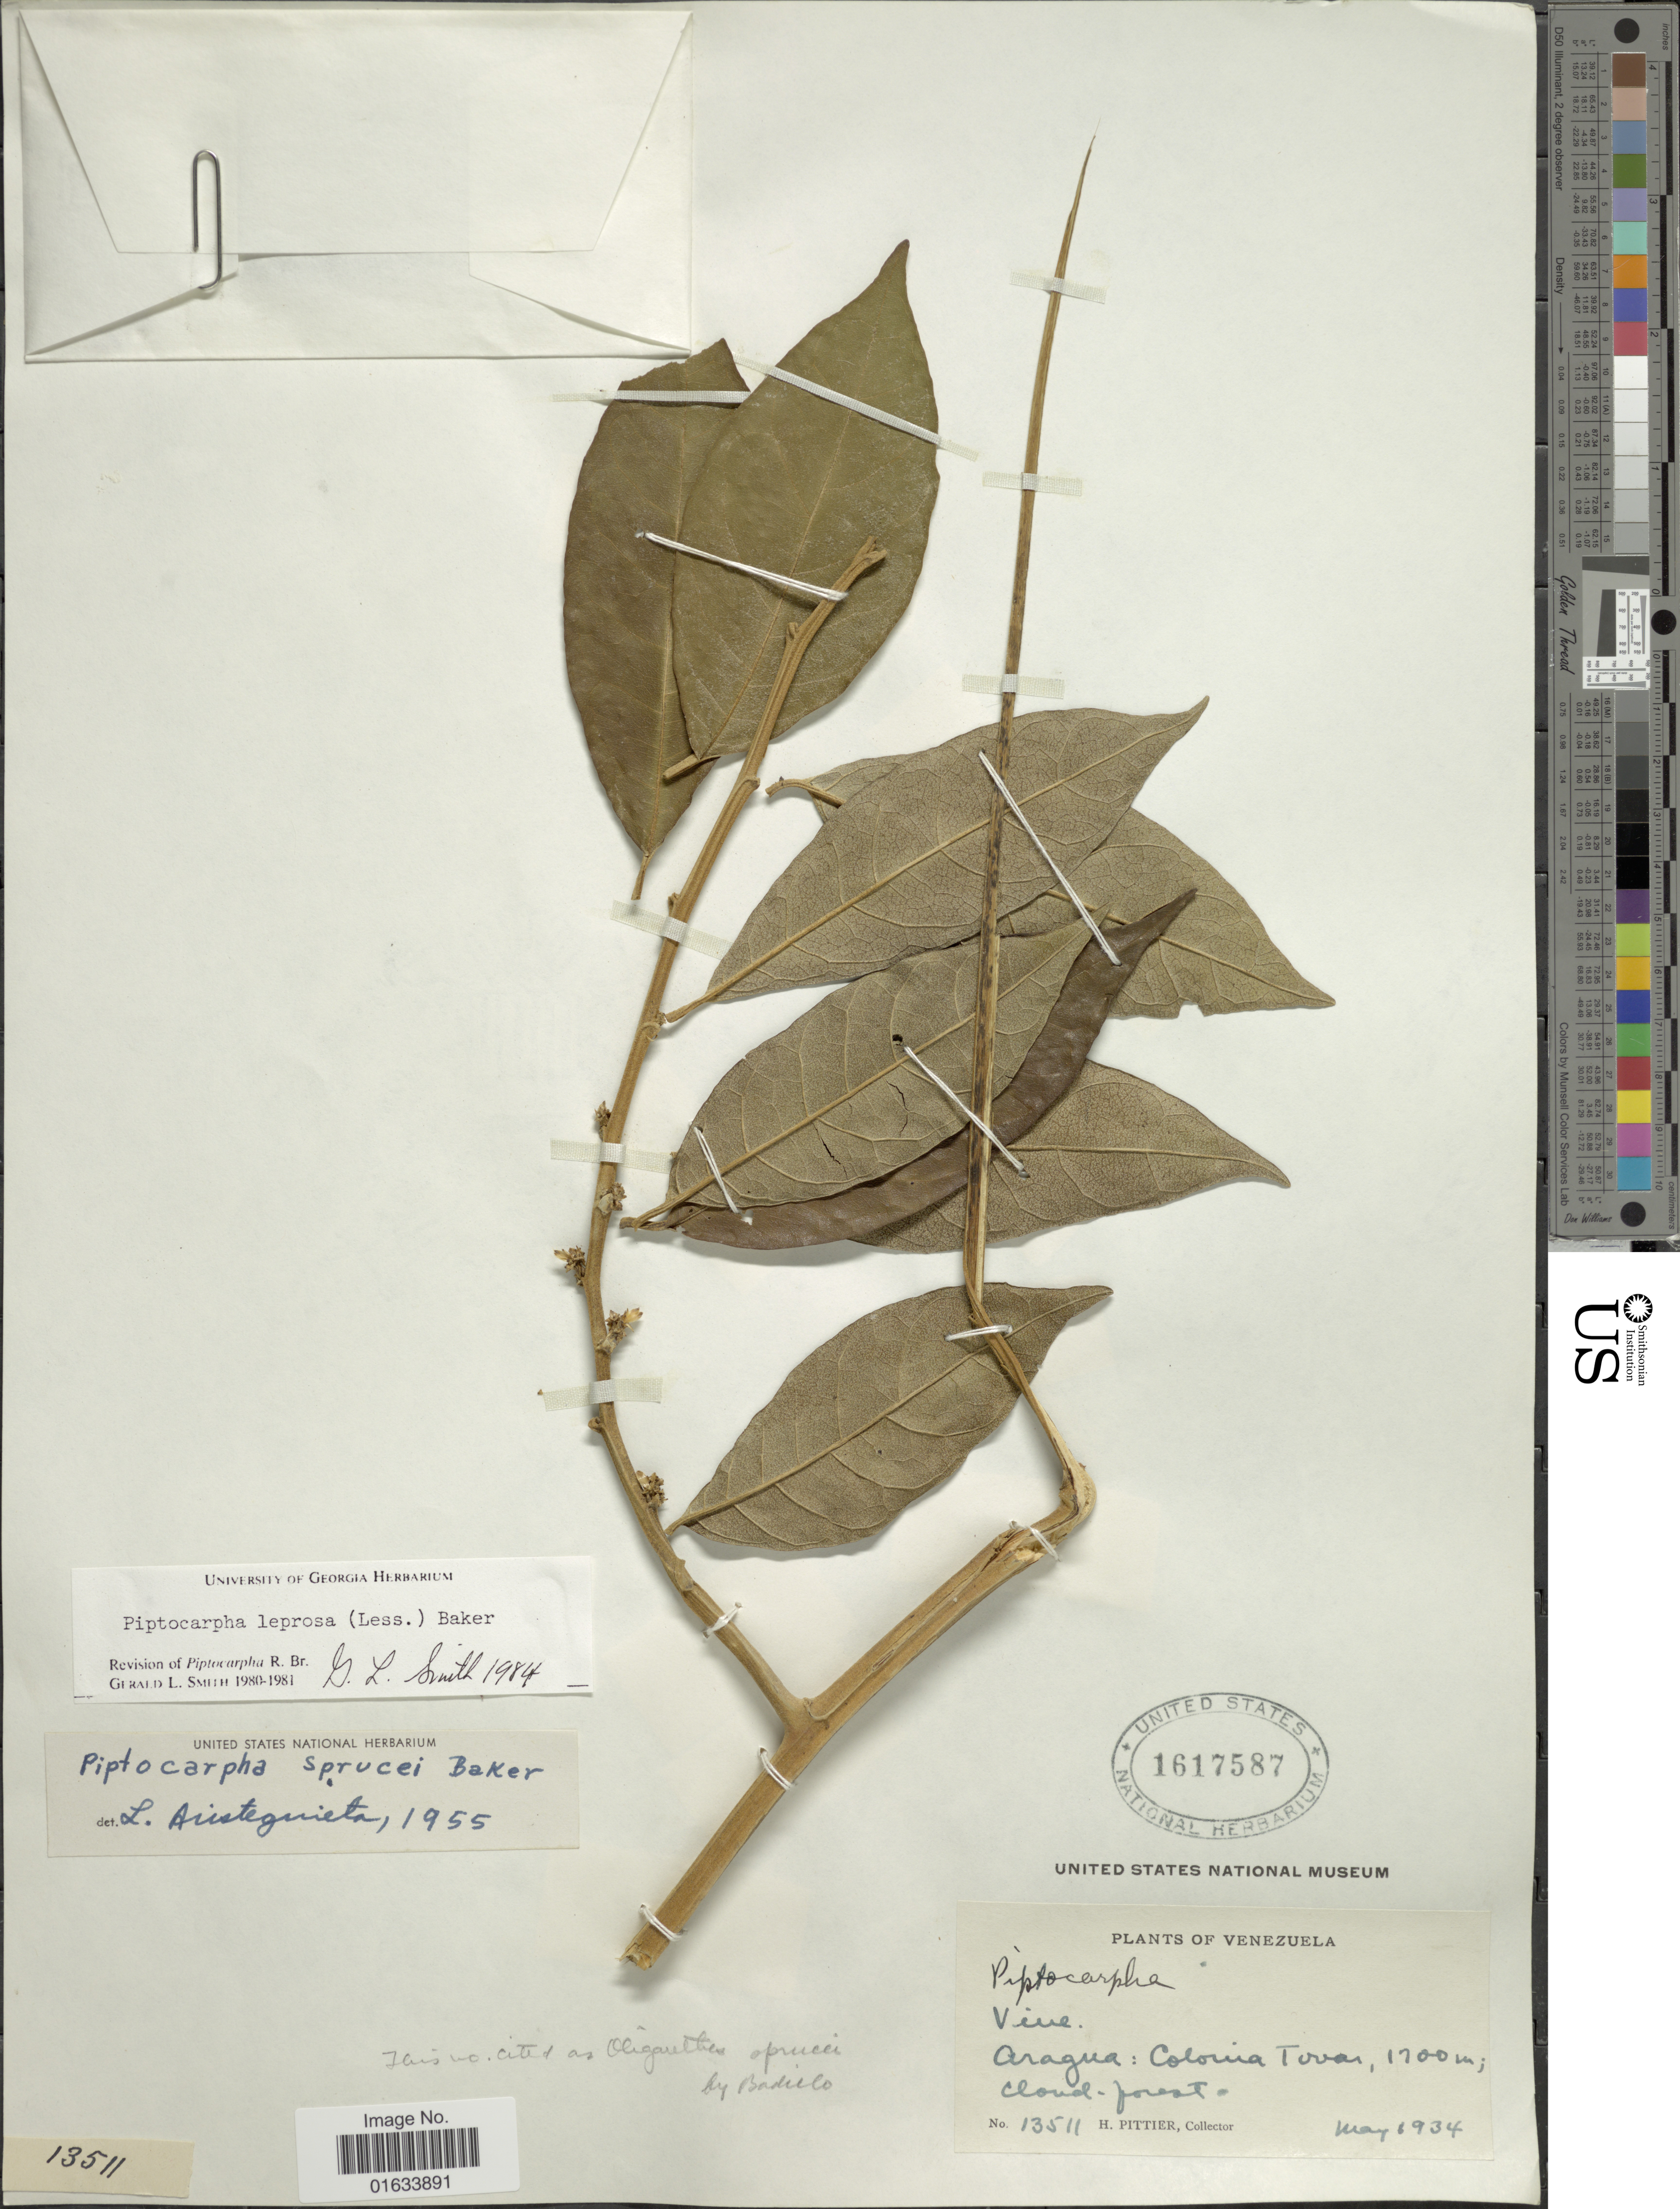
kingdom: Plantae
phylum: Tracheophyta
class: Magnoliopsida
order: Asterales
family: Asteraceae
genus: Piptocarpha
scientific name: Piptocarpha leprosa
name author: (Less.) Baker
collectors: H. F. Pittier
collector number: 13511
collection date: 1934-05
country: Venezuela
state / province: Aragua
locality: Aragua; Colonia Tovar.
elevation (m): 1700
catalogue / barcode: US 1617587